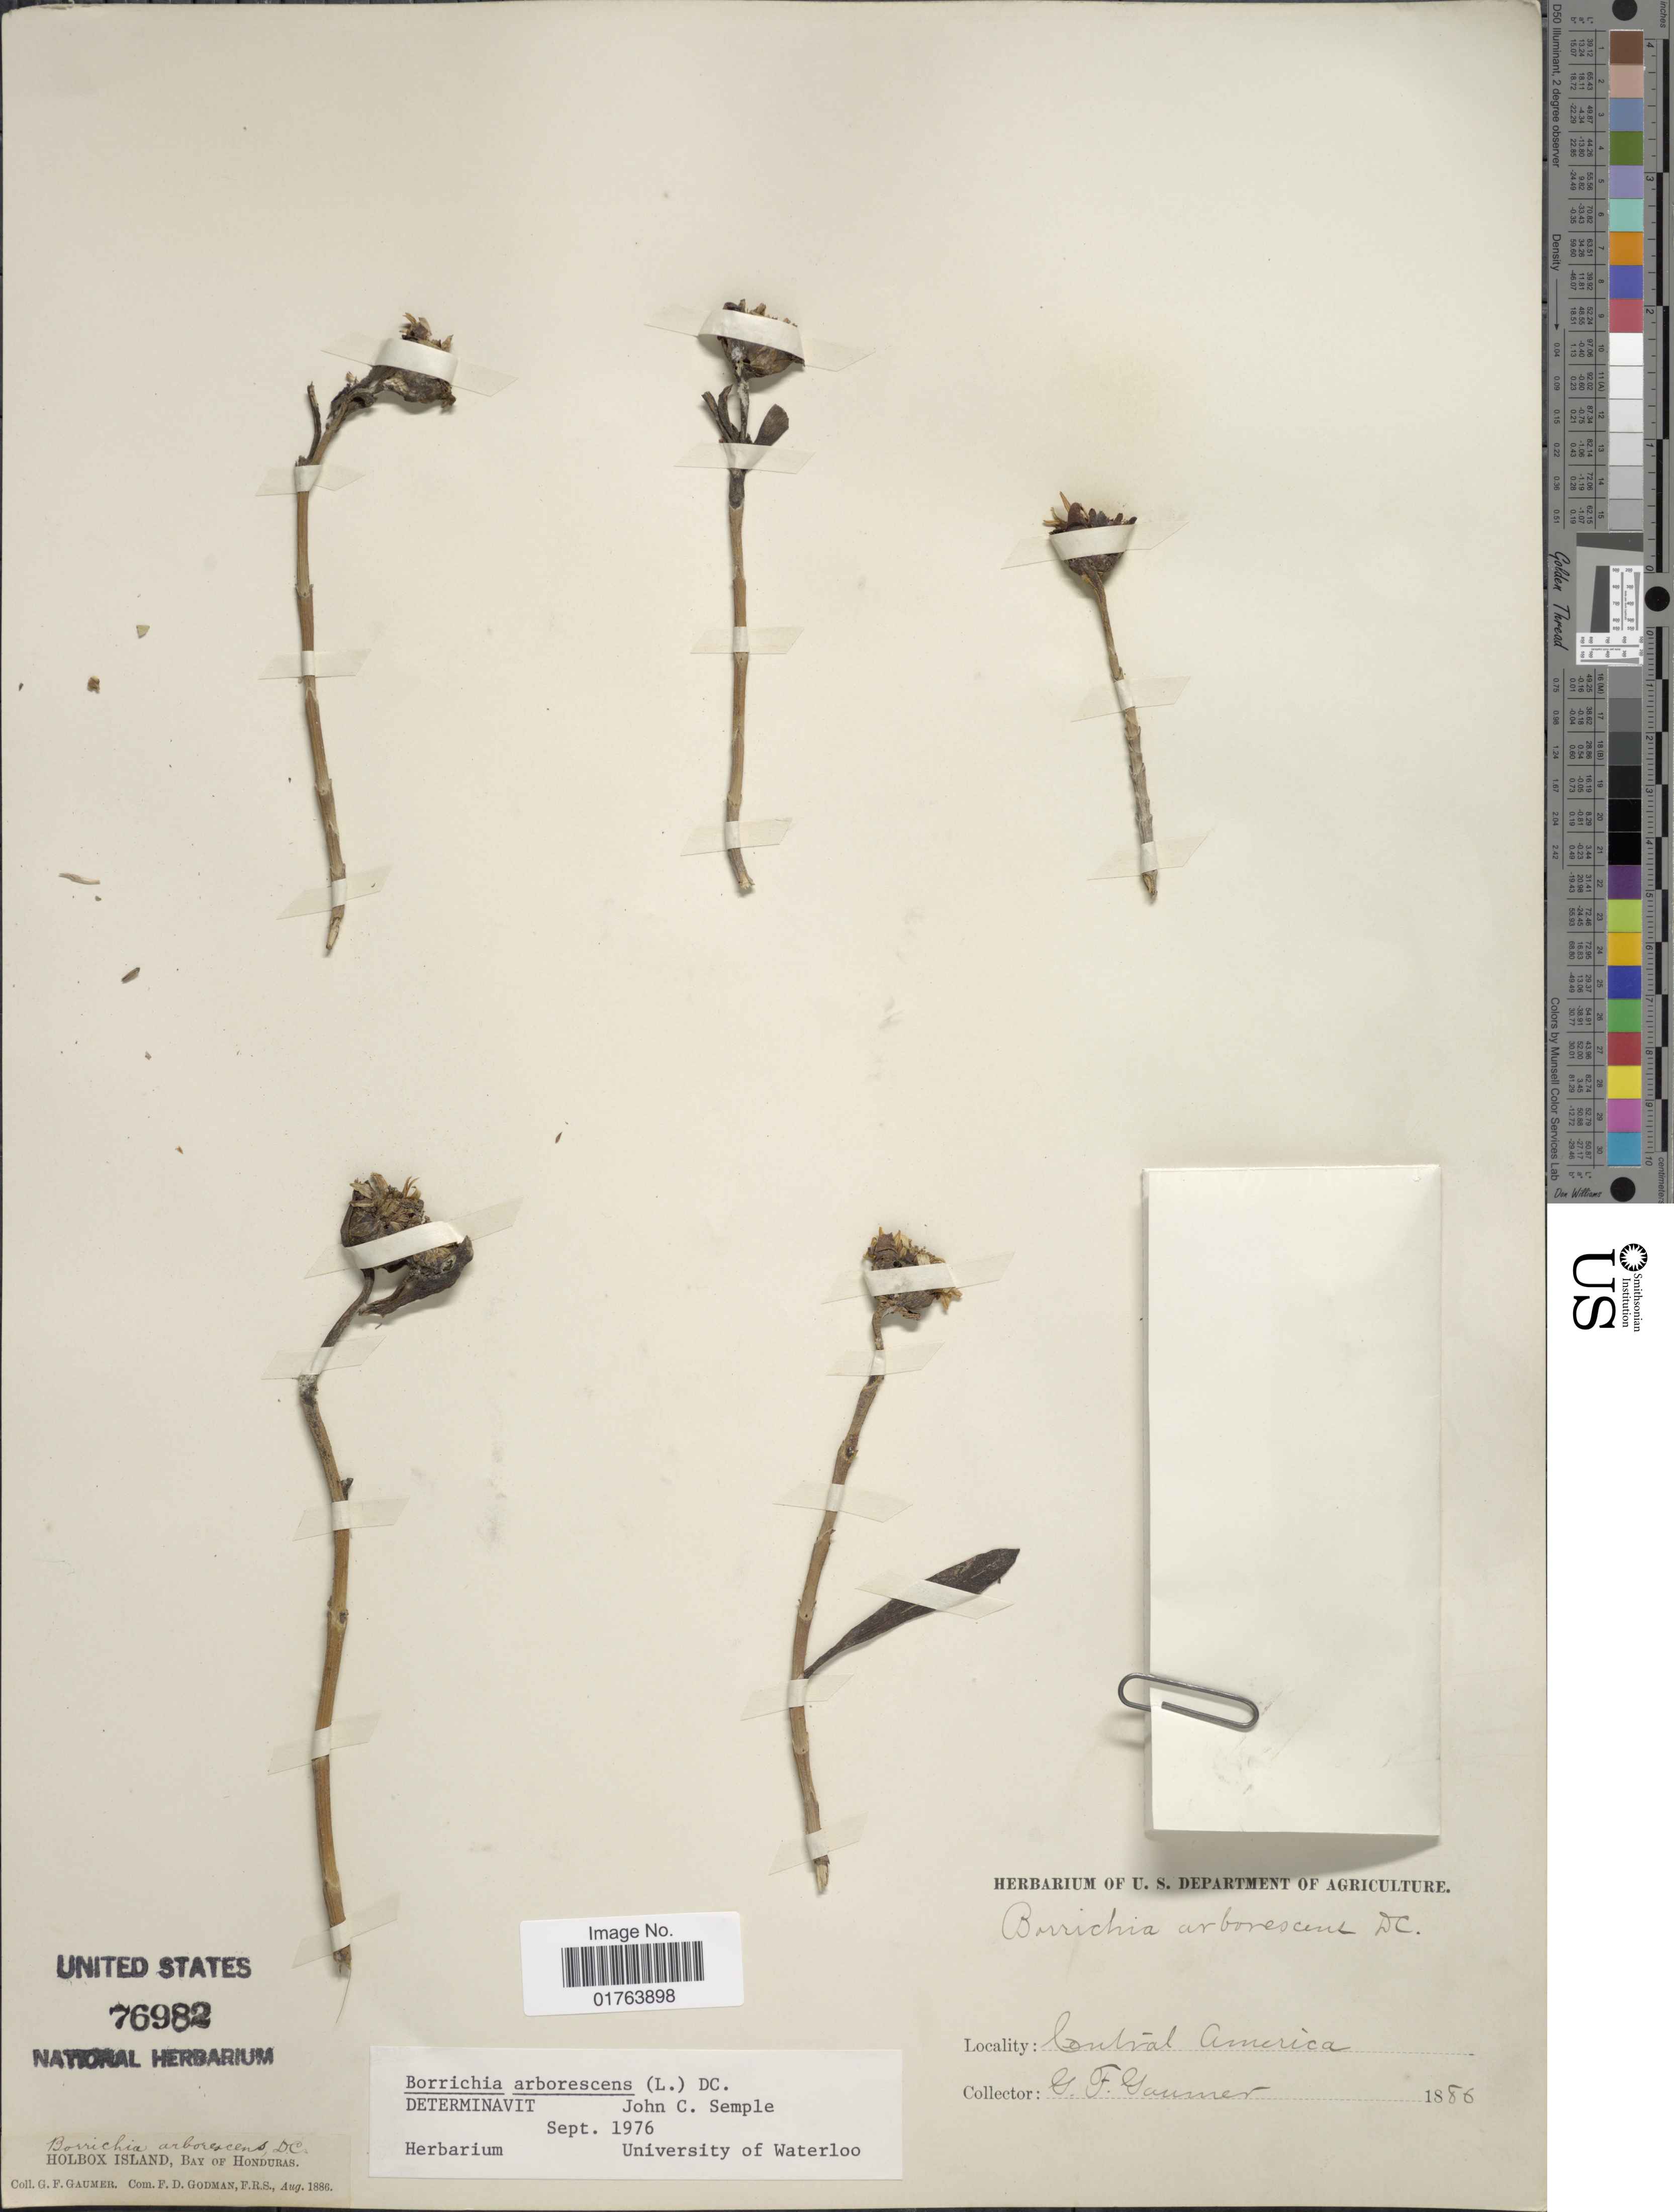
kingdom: Plantae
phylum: Tracheophyta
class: Magnoliopsida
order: Asterales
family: Asteraceae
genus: Borrichia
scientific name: Borrichia arborescens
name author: (L.) DC.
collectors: G. F. Gaumer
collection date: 1886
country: Honduras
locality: Holbox Island, Bay of Honduras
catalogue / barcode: US 76982